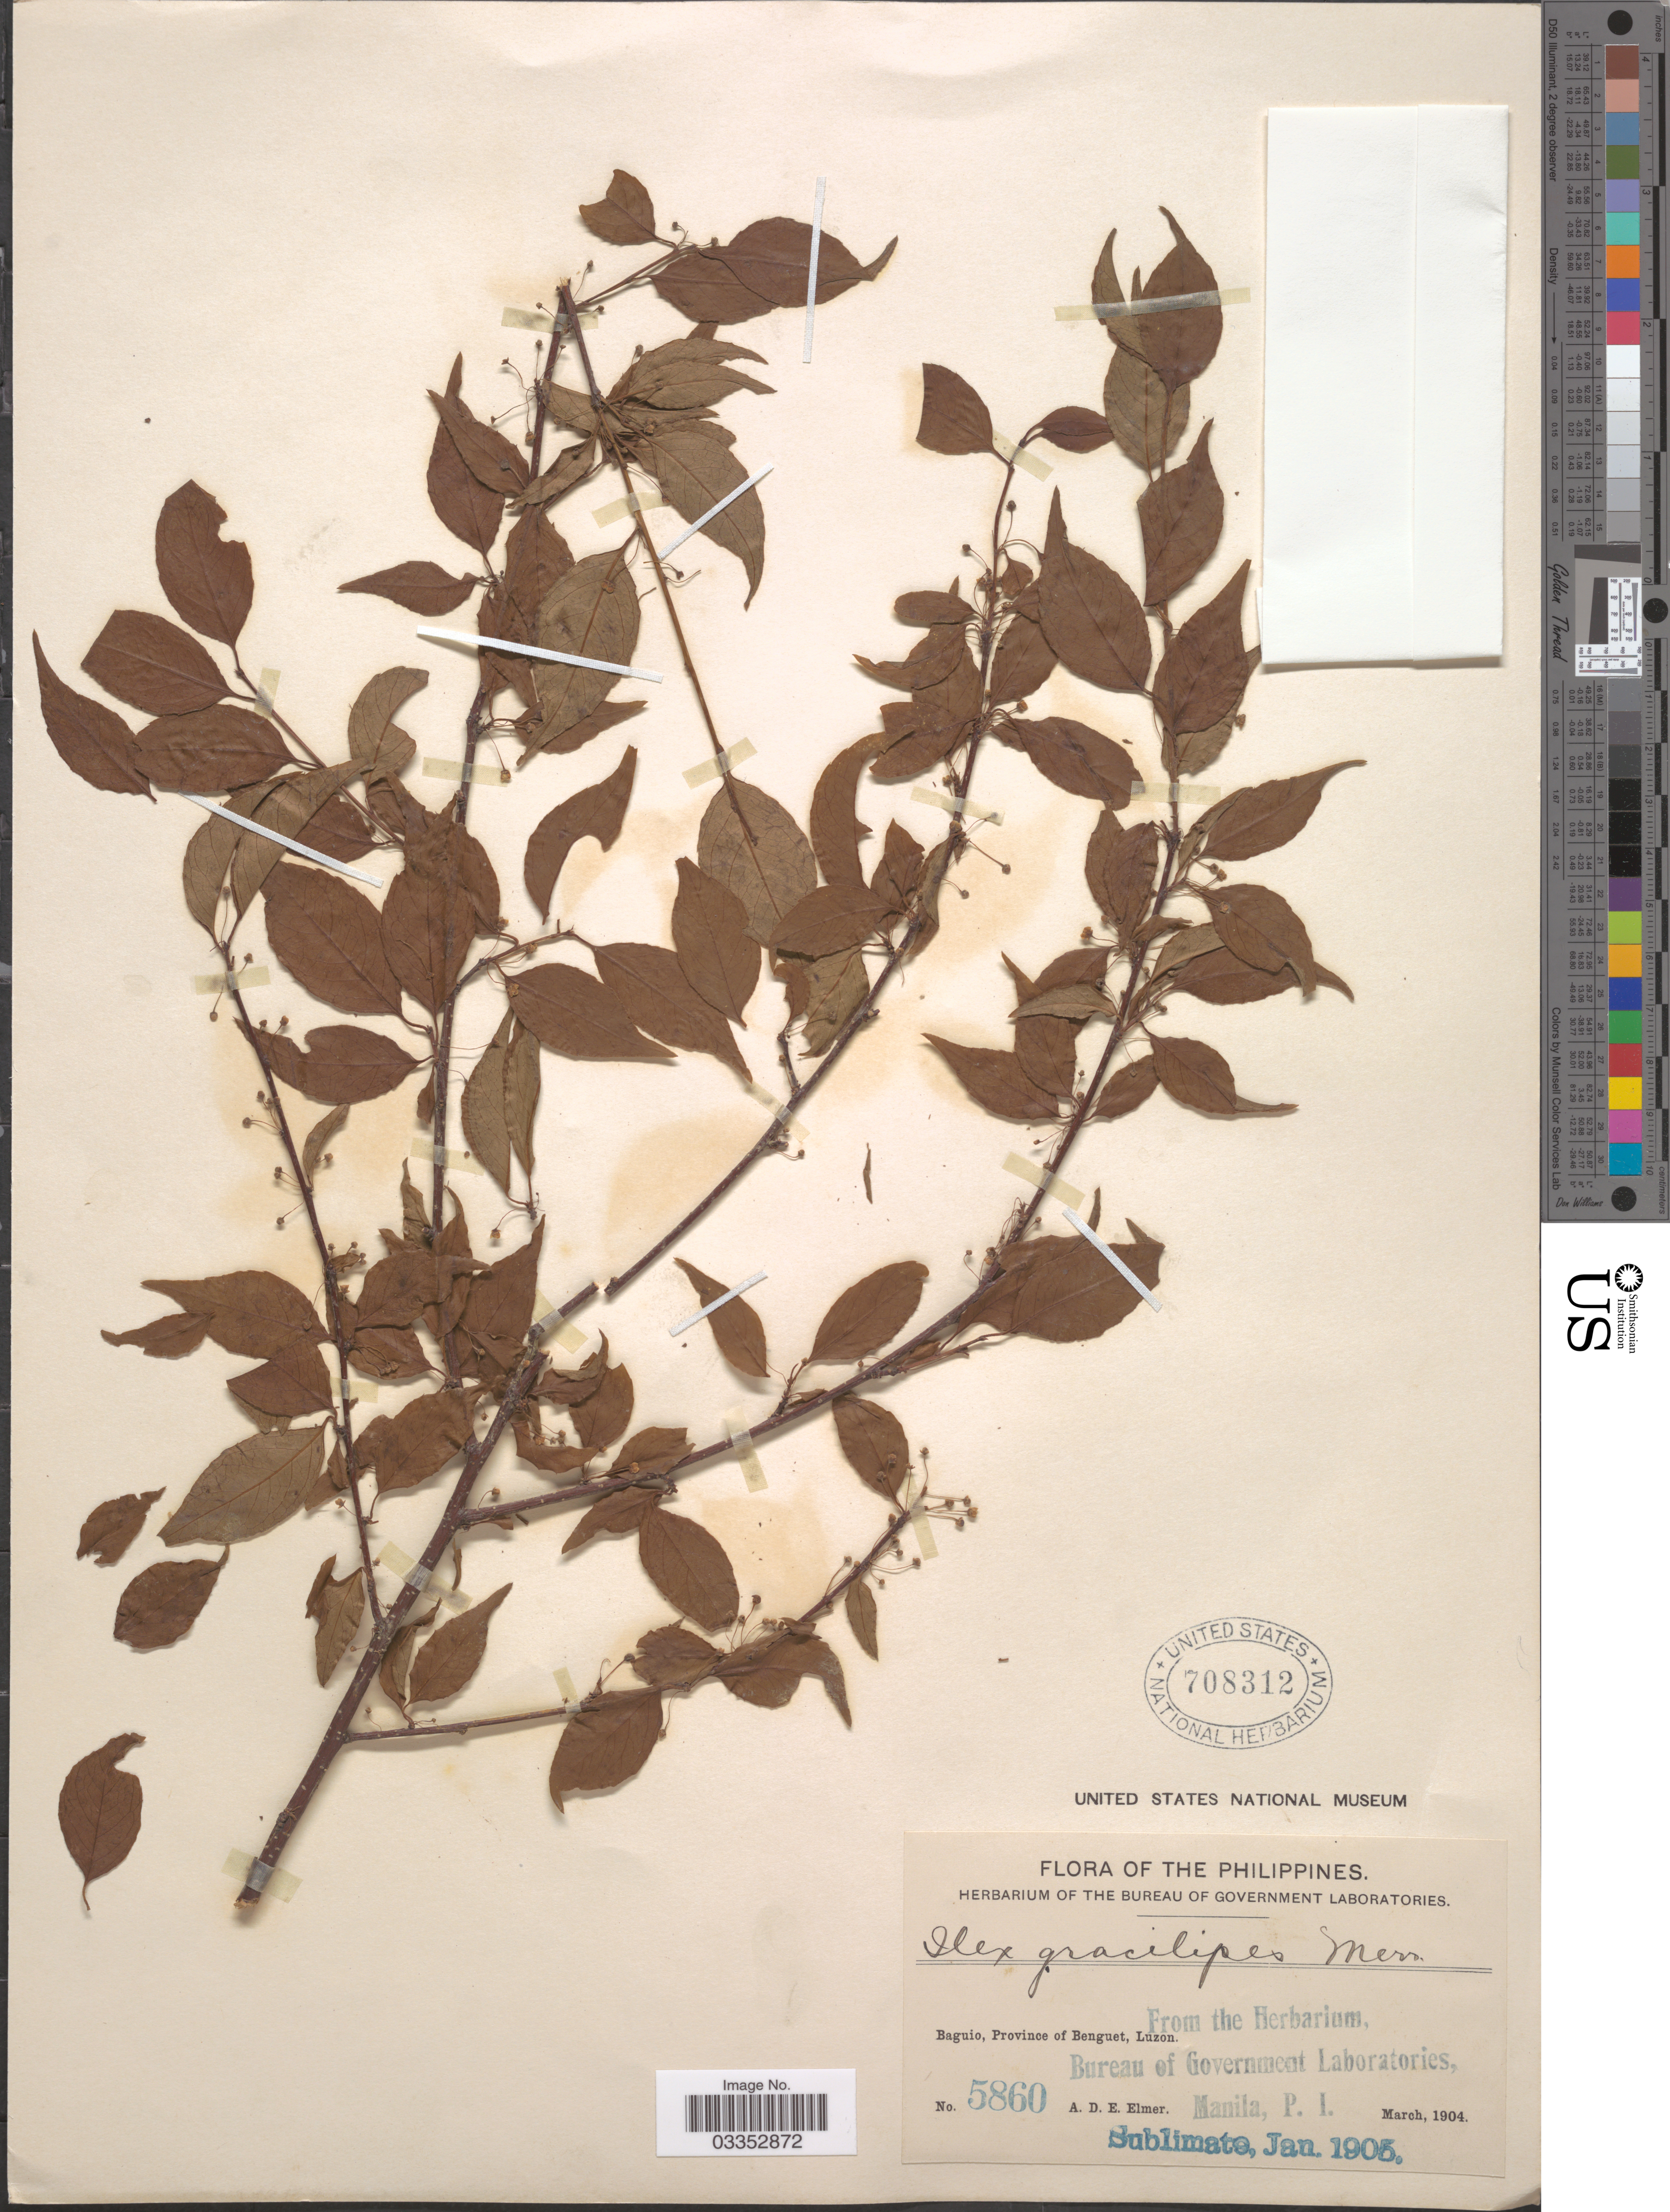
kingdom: Plantae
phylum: Tracheophyta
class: Magnoliopsida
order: Aquifoliales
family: Aquifoliaceae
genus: Ilex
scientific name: Ilex asprella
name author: Champ. ex Benth.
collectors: A. D. E. Elmer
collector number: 5860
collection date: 1904-03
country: Philippines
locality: Baguio, Province of Benguet, Luzon.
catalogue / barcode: US 708312